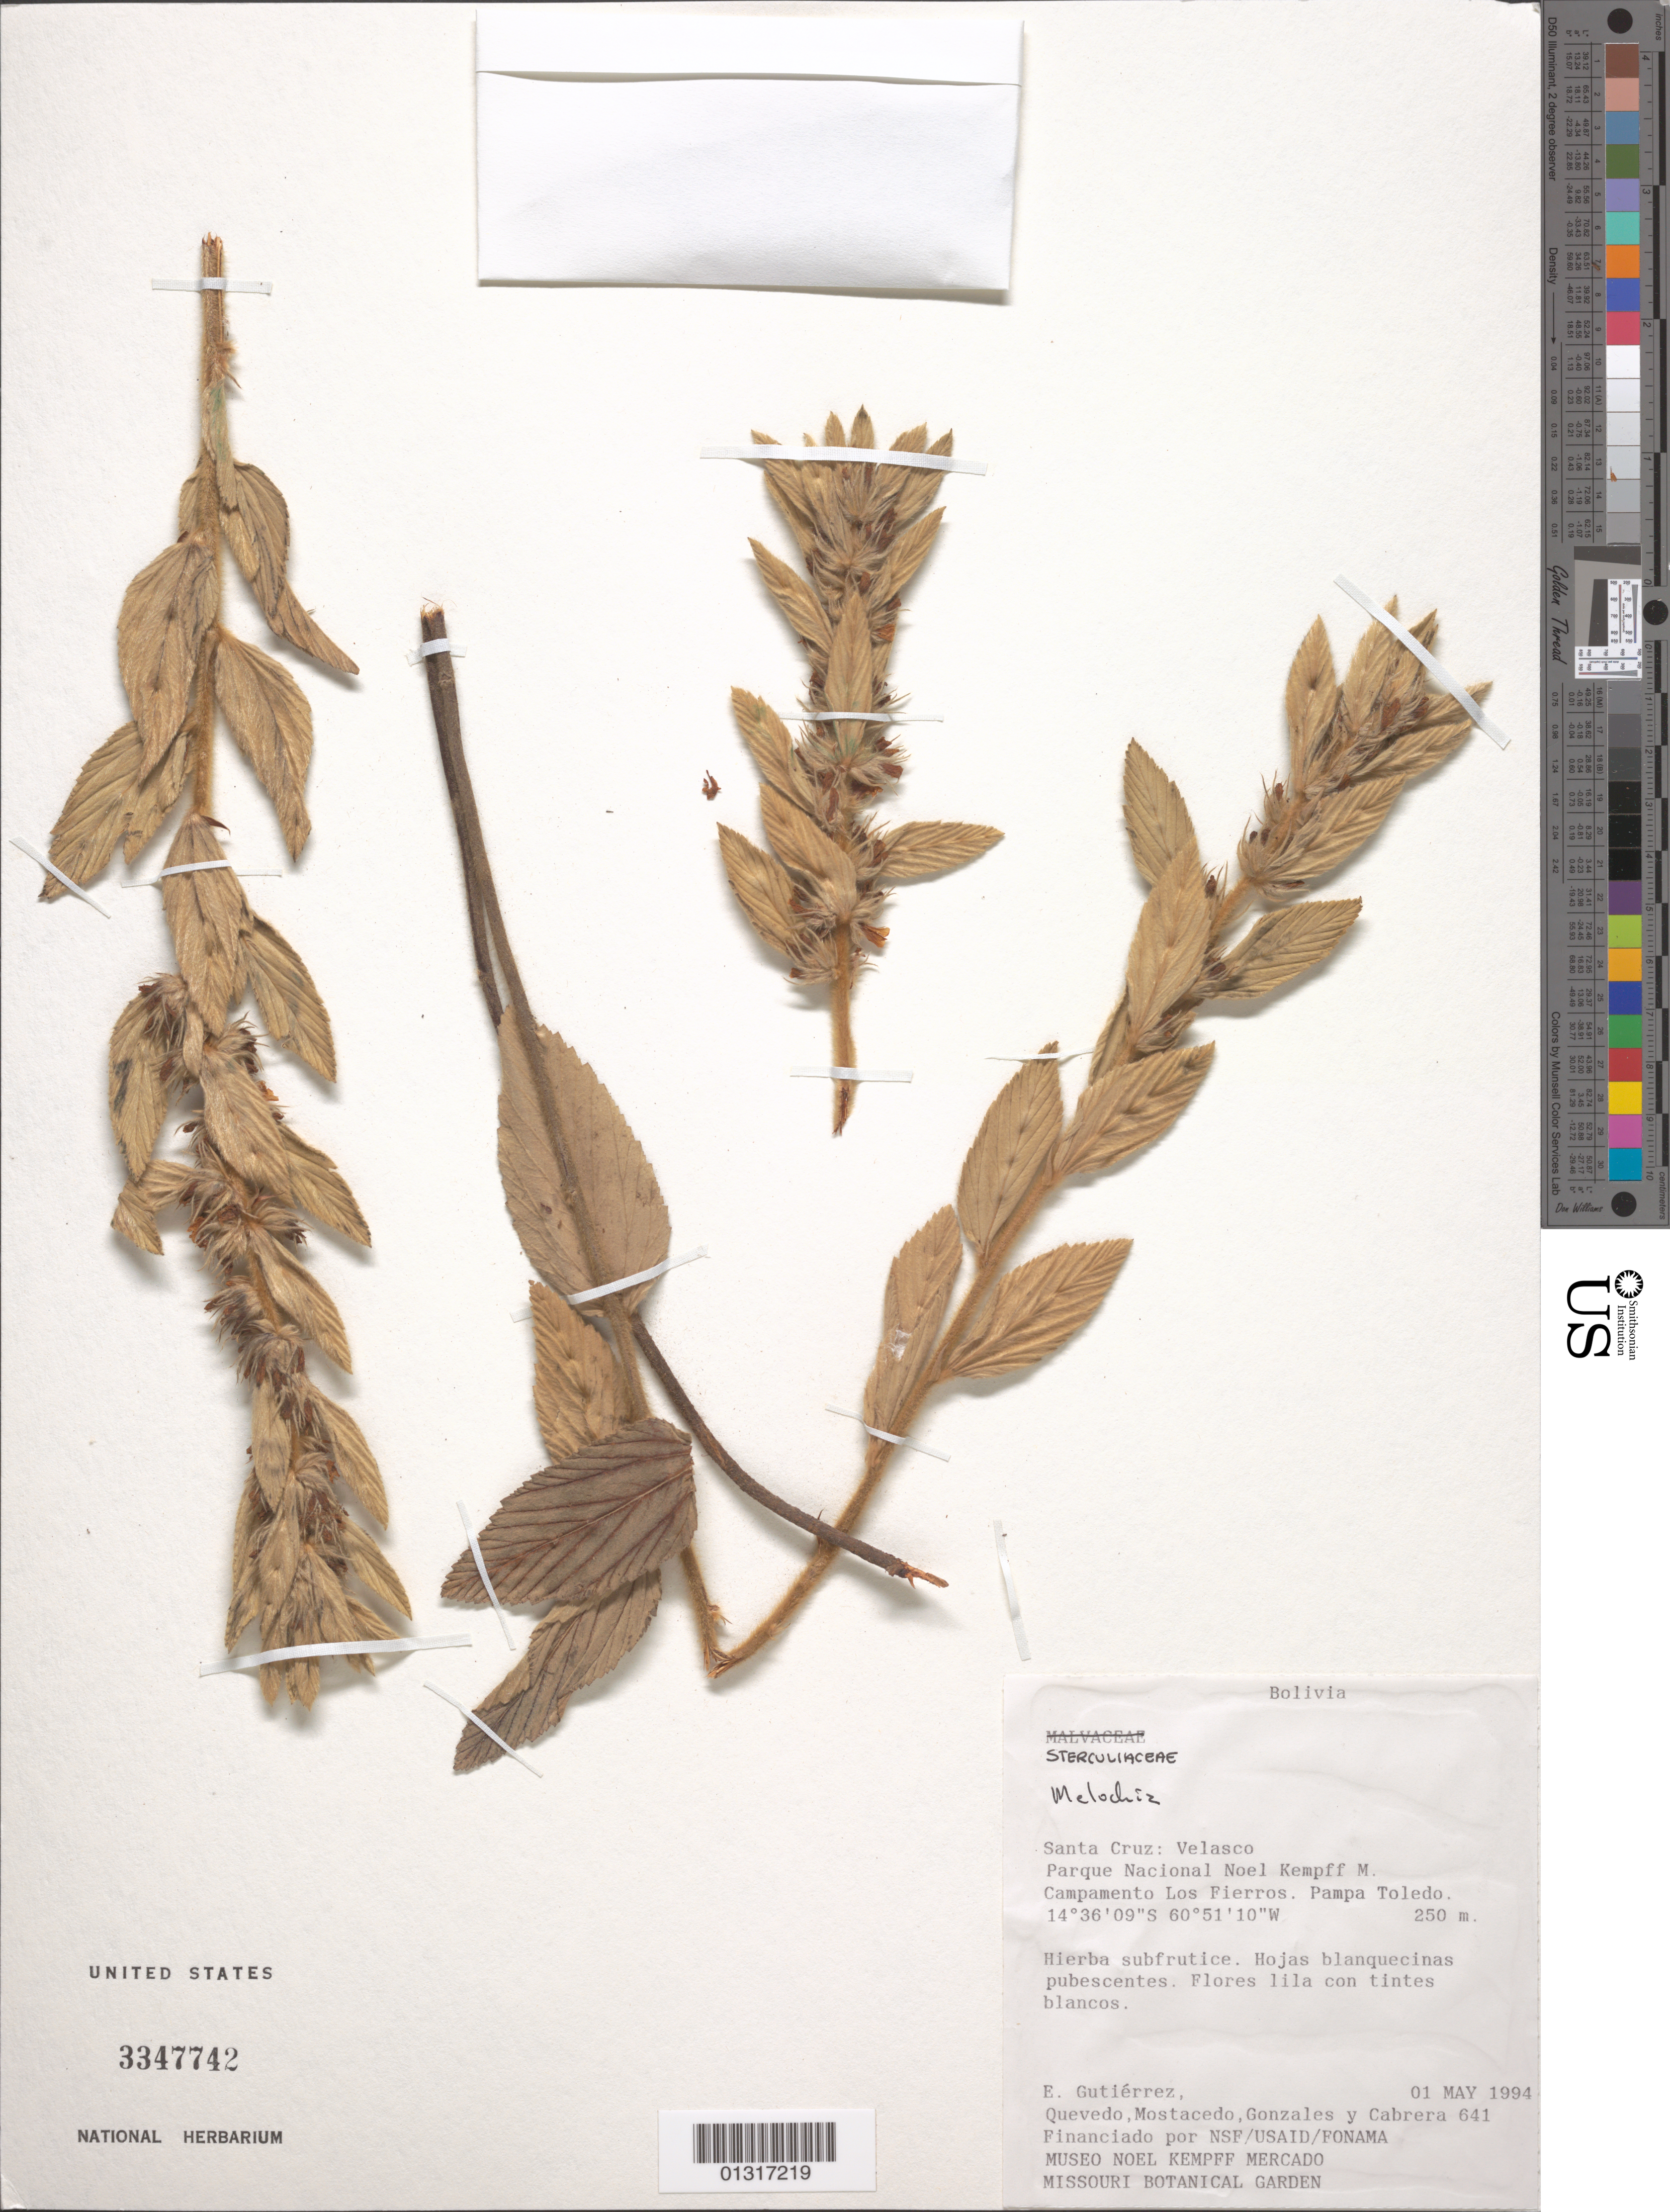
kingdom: Plantae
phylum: Tracheophyta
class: Magnoliopsida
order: Malvales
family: Malvaceae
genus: Melochia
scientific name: Melochia splendens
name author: A. St.-Hil. & Naudin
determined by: Dorr, L. J., (BOT), Smithsonian Institution - National Museum of Natural History (UNITED STATES)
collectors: E. Gutiérrez, -- Quevedo, Mostacedo, --, Gonzales, -- & Cabrera, --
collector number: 641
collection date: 1994-05-01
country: Bolivia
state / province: Santa Cruz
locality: Velasco; Parque Nacional Noel Kempff M., Campamento Los Fierros, Pampa Toledo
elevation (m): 250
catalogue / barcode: US 3347742